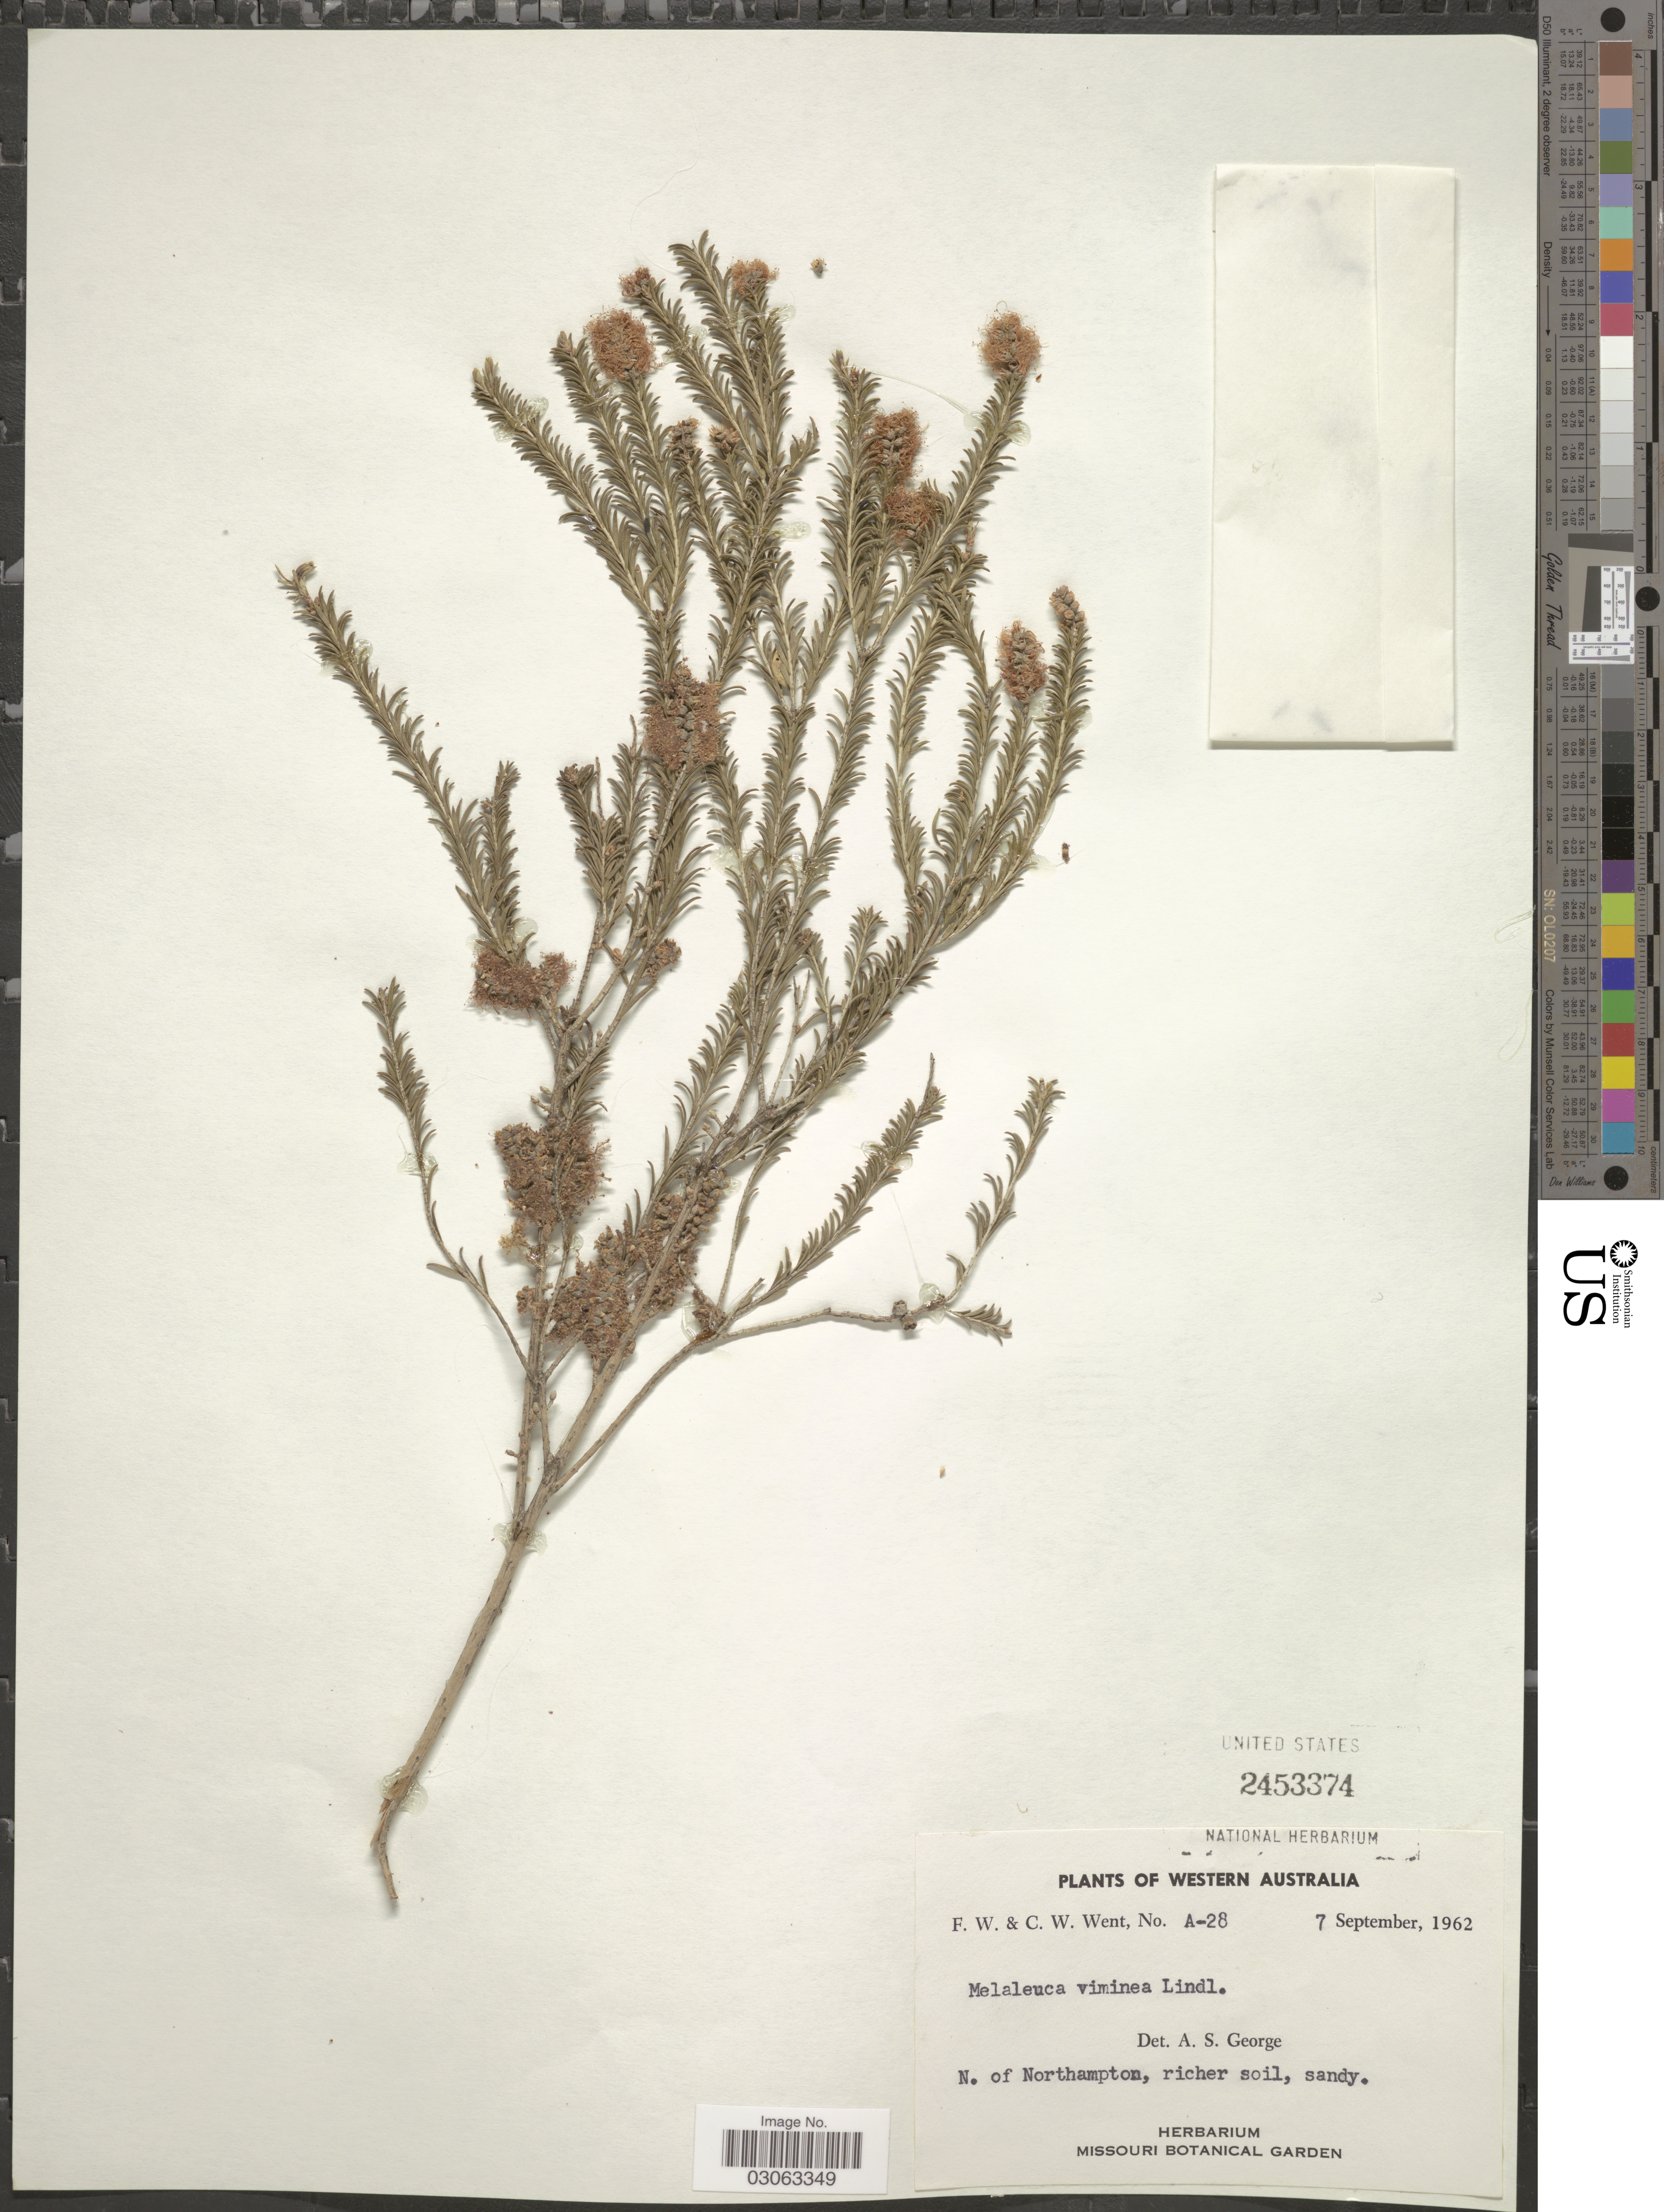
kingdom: Plantae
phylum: Tracheophyta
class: Magnoliopsida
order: Myrtales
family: Myrtaceae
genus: Melaleuca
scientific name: Melaleuca viminea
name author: Lindl.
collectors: F. W. Went & C. W. Went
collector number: A-28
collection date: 1962-09-07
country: Australia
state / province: Western Australia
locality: N. of Northampton, richer soil, sandy.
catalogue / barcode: US 2453374